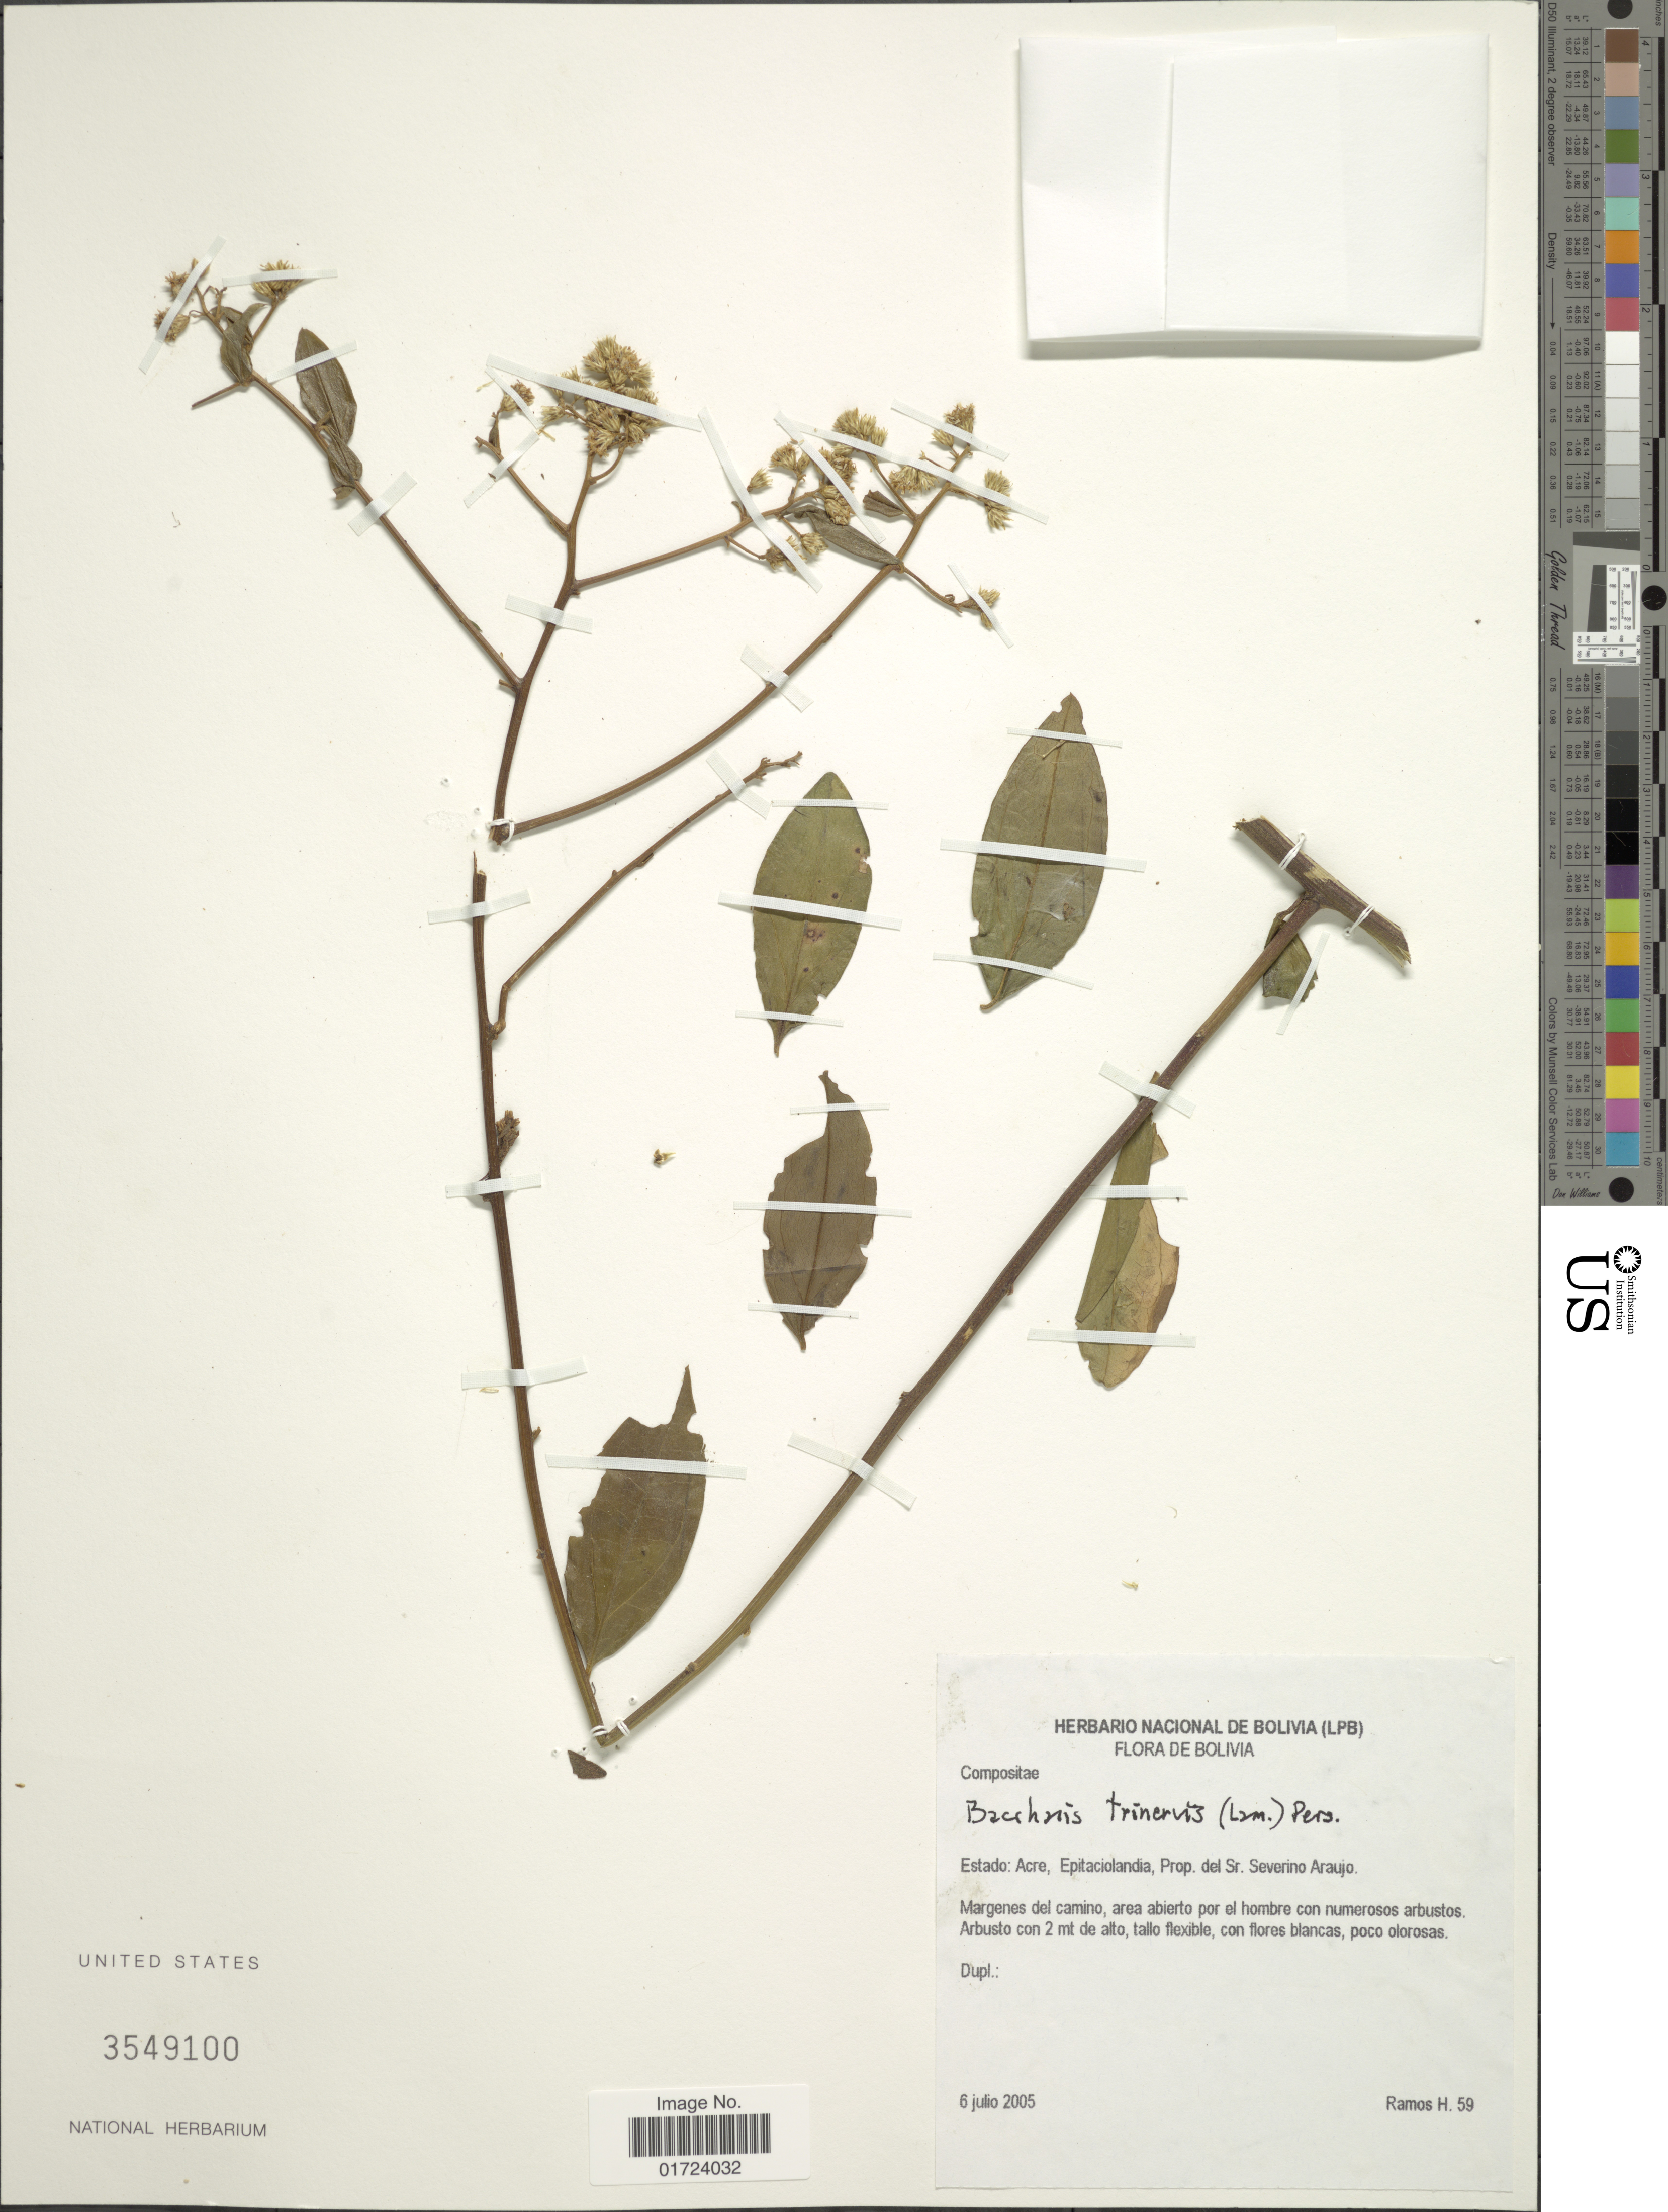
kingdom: Plantae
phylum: Tracheophyta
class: Magnoliopsida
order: Asterales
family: Asteraceae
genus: Baccharis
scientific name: Baccharis trinervis var. rhexioides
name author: (Kunth) Baker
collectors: H. Ramos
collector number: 59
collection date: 2005-07-06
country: Bolivia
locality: Estado: Acre, Epitaciolandia, Prop. del Sr. Severino Araujo.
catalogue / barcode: US 3549100